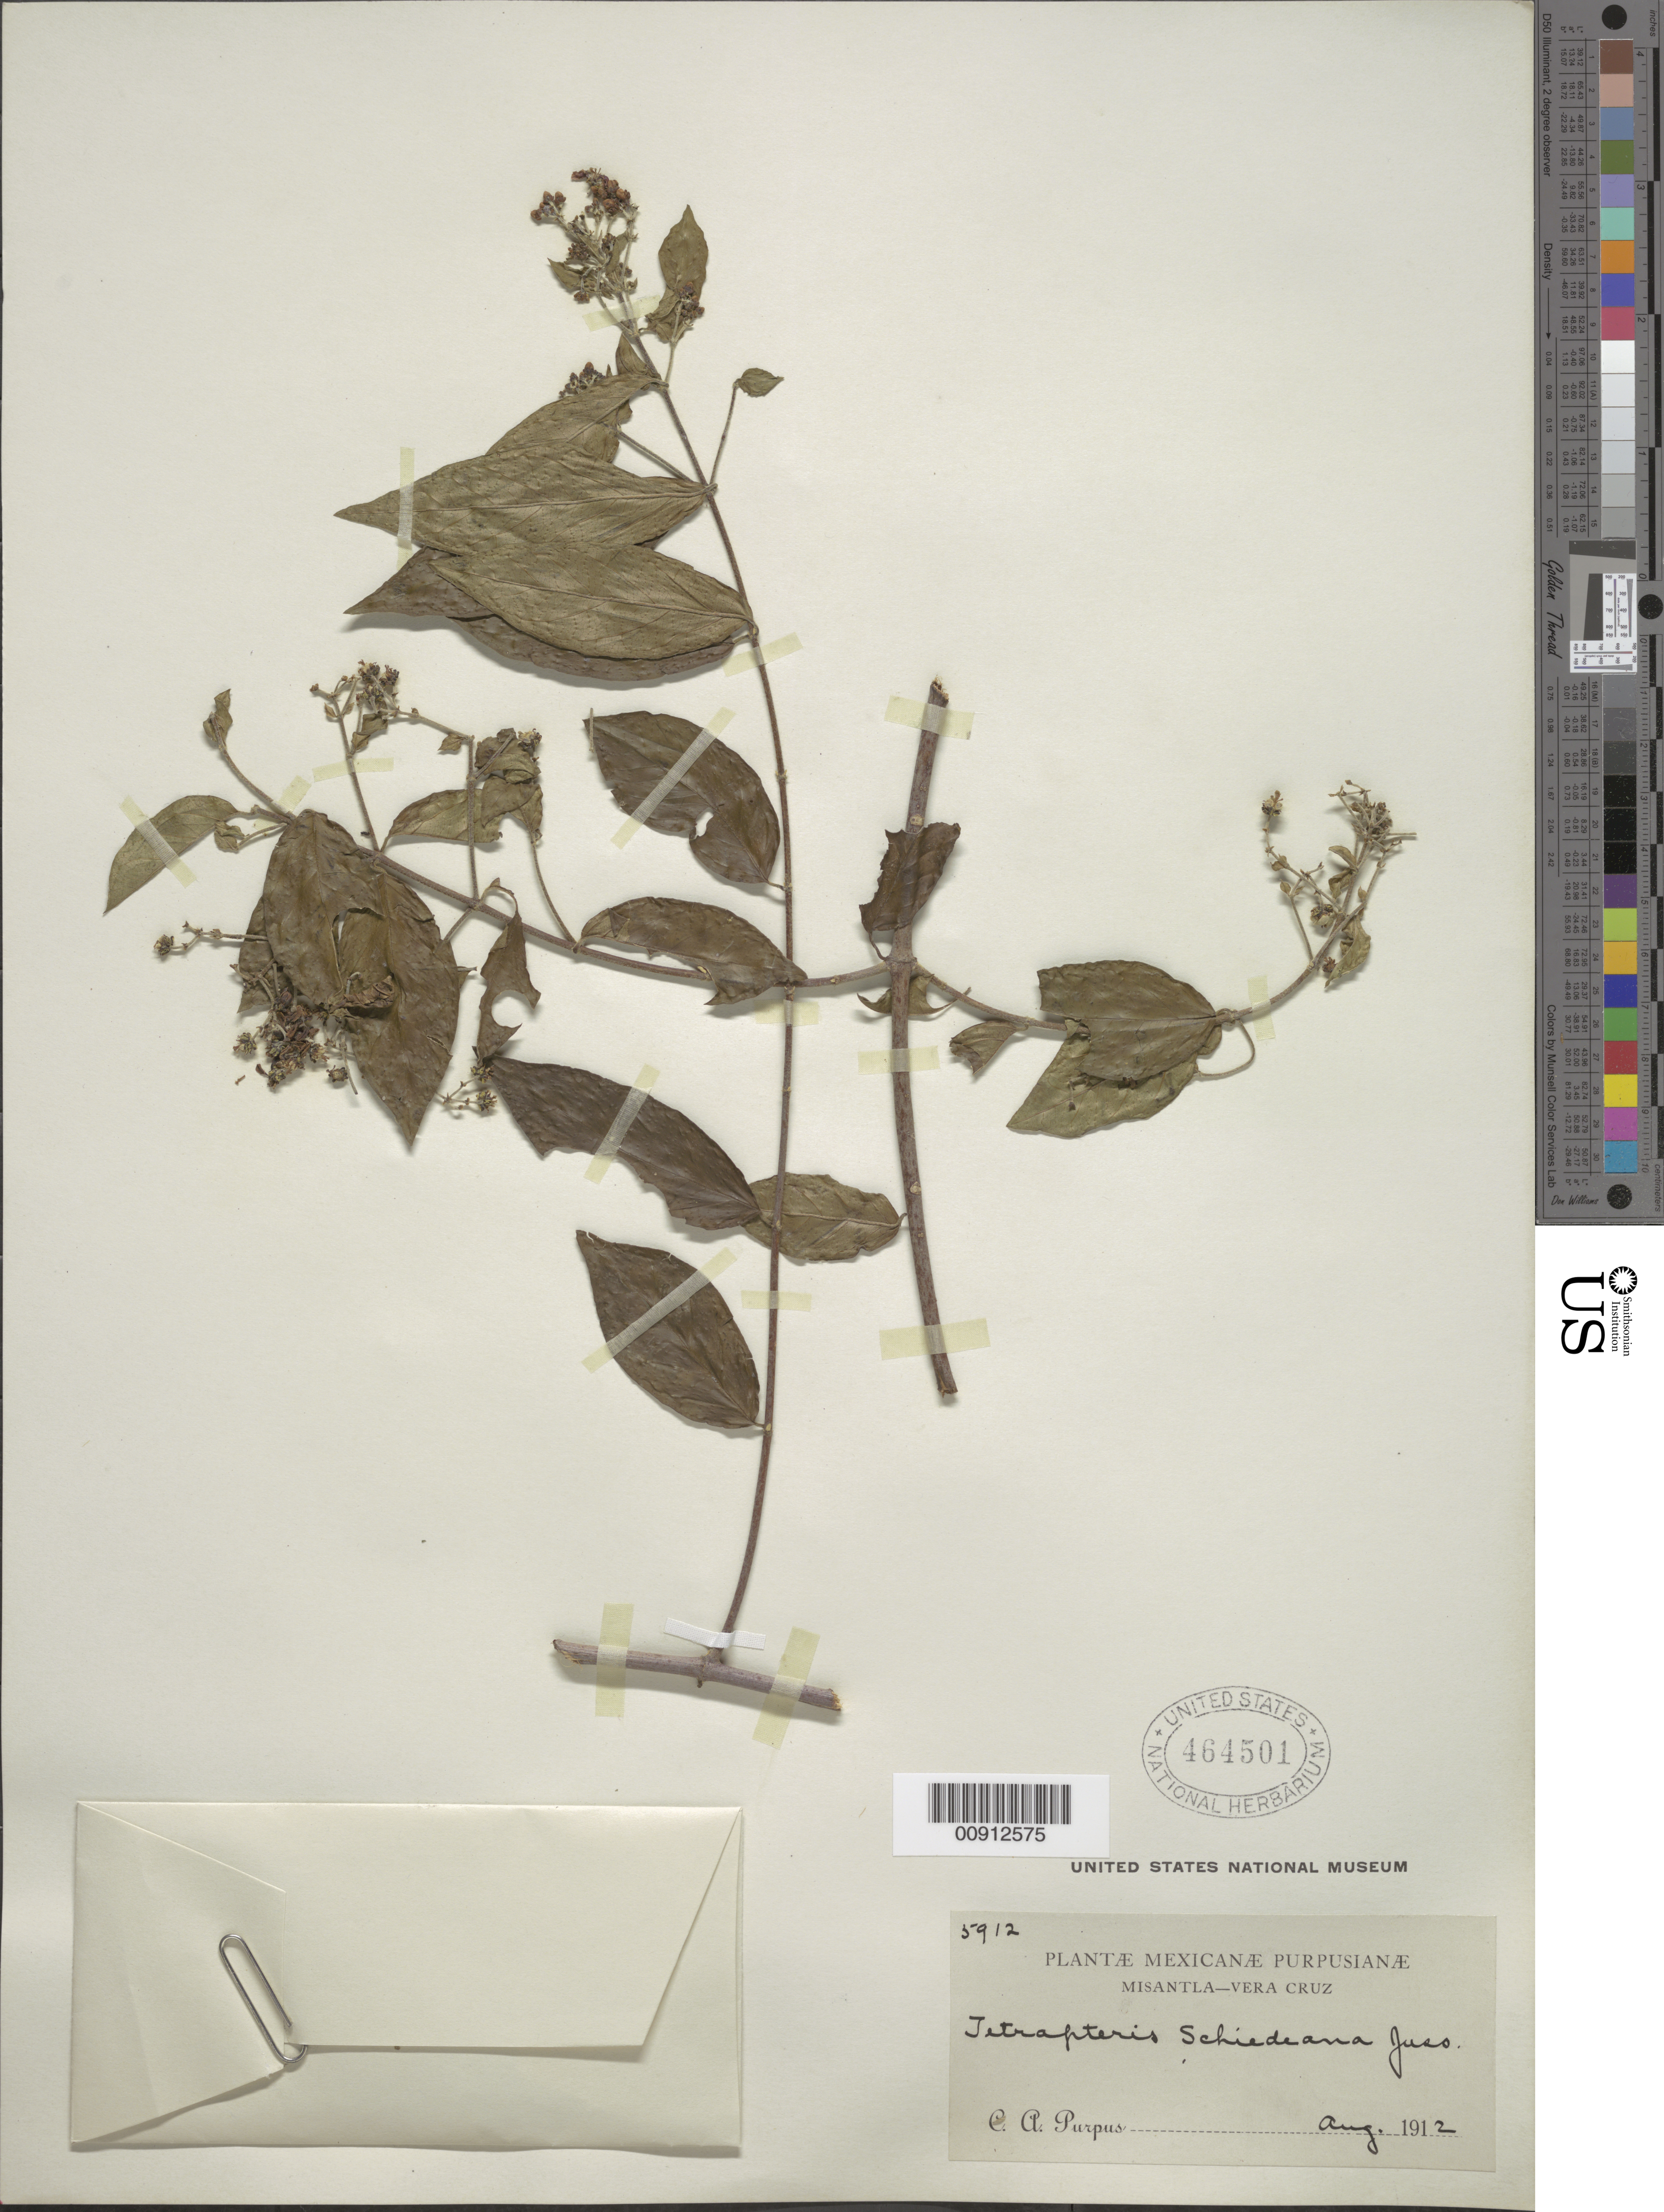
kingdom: Plantae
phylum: Tracheophyta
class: Magnoliopsida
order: Malpighiales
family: Malpighiaceae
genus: Tetrapterys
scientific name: Tetrapterys schiedeana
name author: Schltdl. & Cham.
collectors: C. A. Purpus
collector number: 5912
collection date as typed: Aug 1912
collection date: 1912-08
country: Mexico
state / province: Veracruz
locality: Misantla, Veracruz.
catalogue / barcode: US 464501